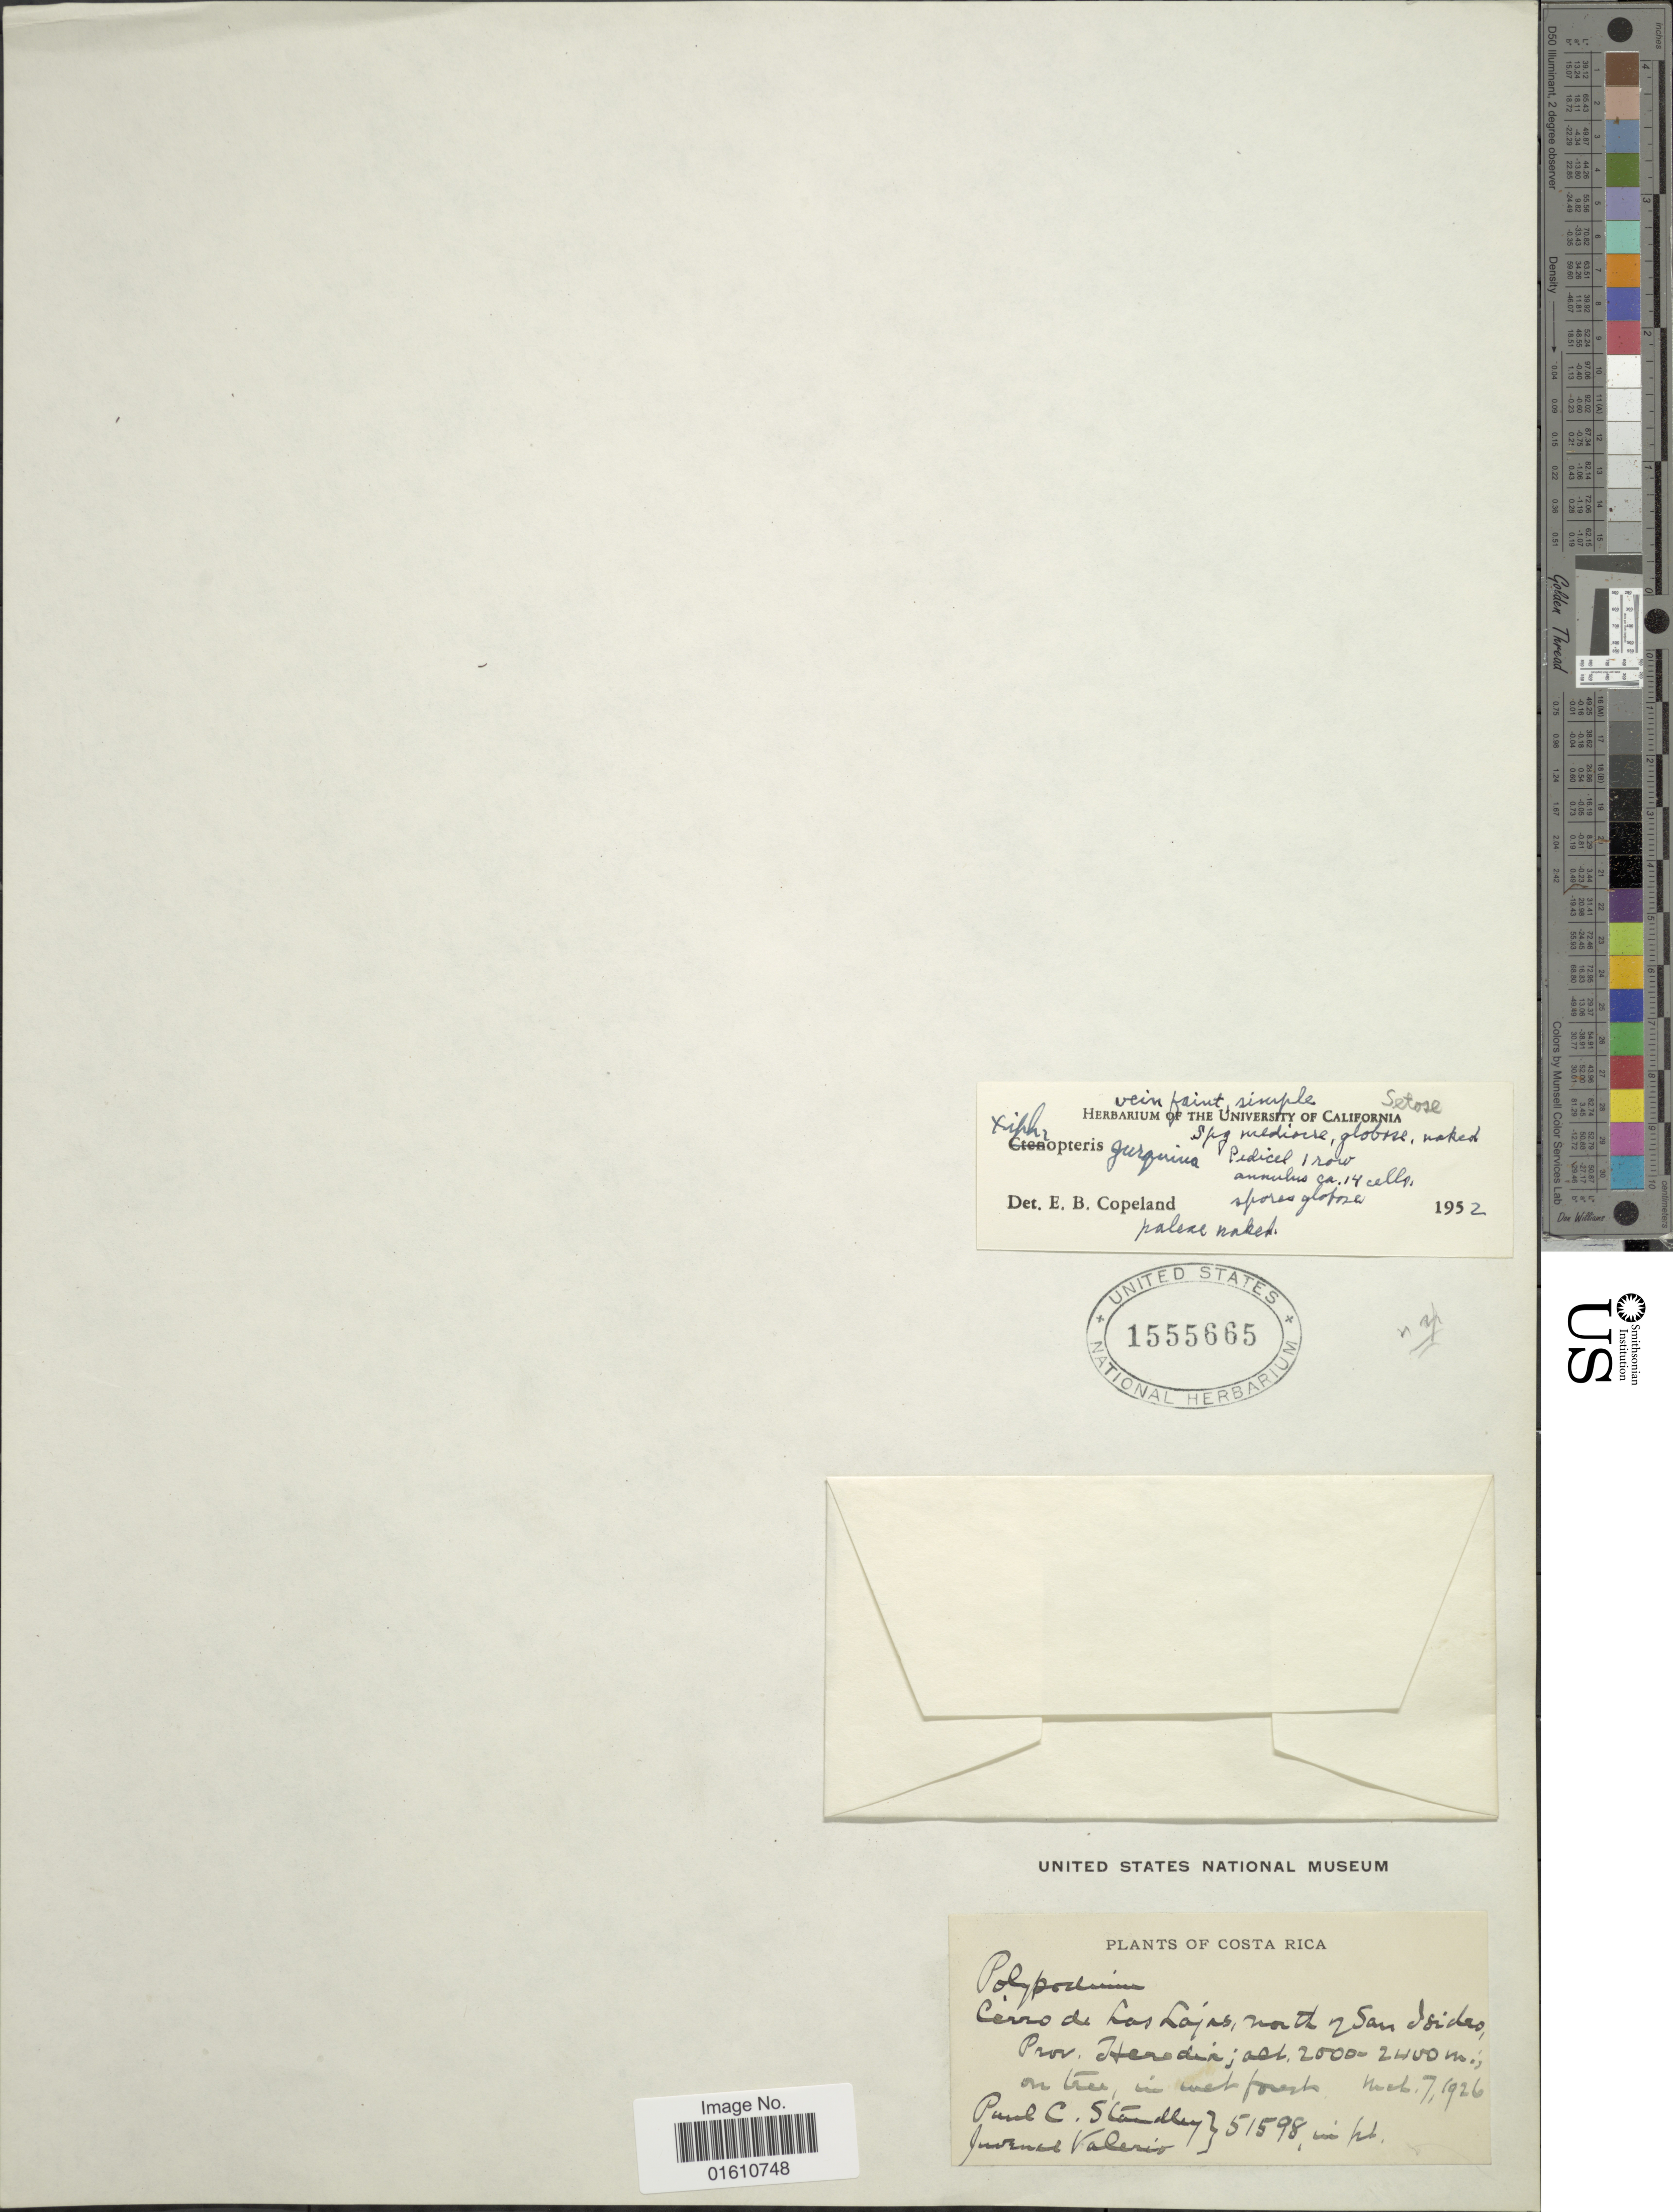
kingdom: Plantae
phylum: Tracheophyta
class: Polypodiopsida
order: Polypodiales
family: Polypodiaceae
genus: Moranopteris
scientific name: Moranopteris zurquina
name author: (Copel.) R. Y. Hirai & J. Prado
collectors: P. C. Standley & J. Valerio R.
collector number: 51598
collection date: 1926-03-07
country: Costa Rica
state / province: Heredia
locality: Cerro de Las Lajas, north of San Isidro, Prov. Heredia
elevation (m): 2000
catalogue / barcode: US 1555665